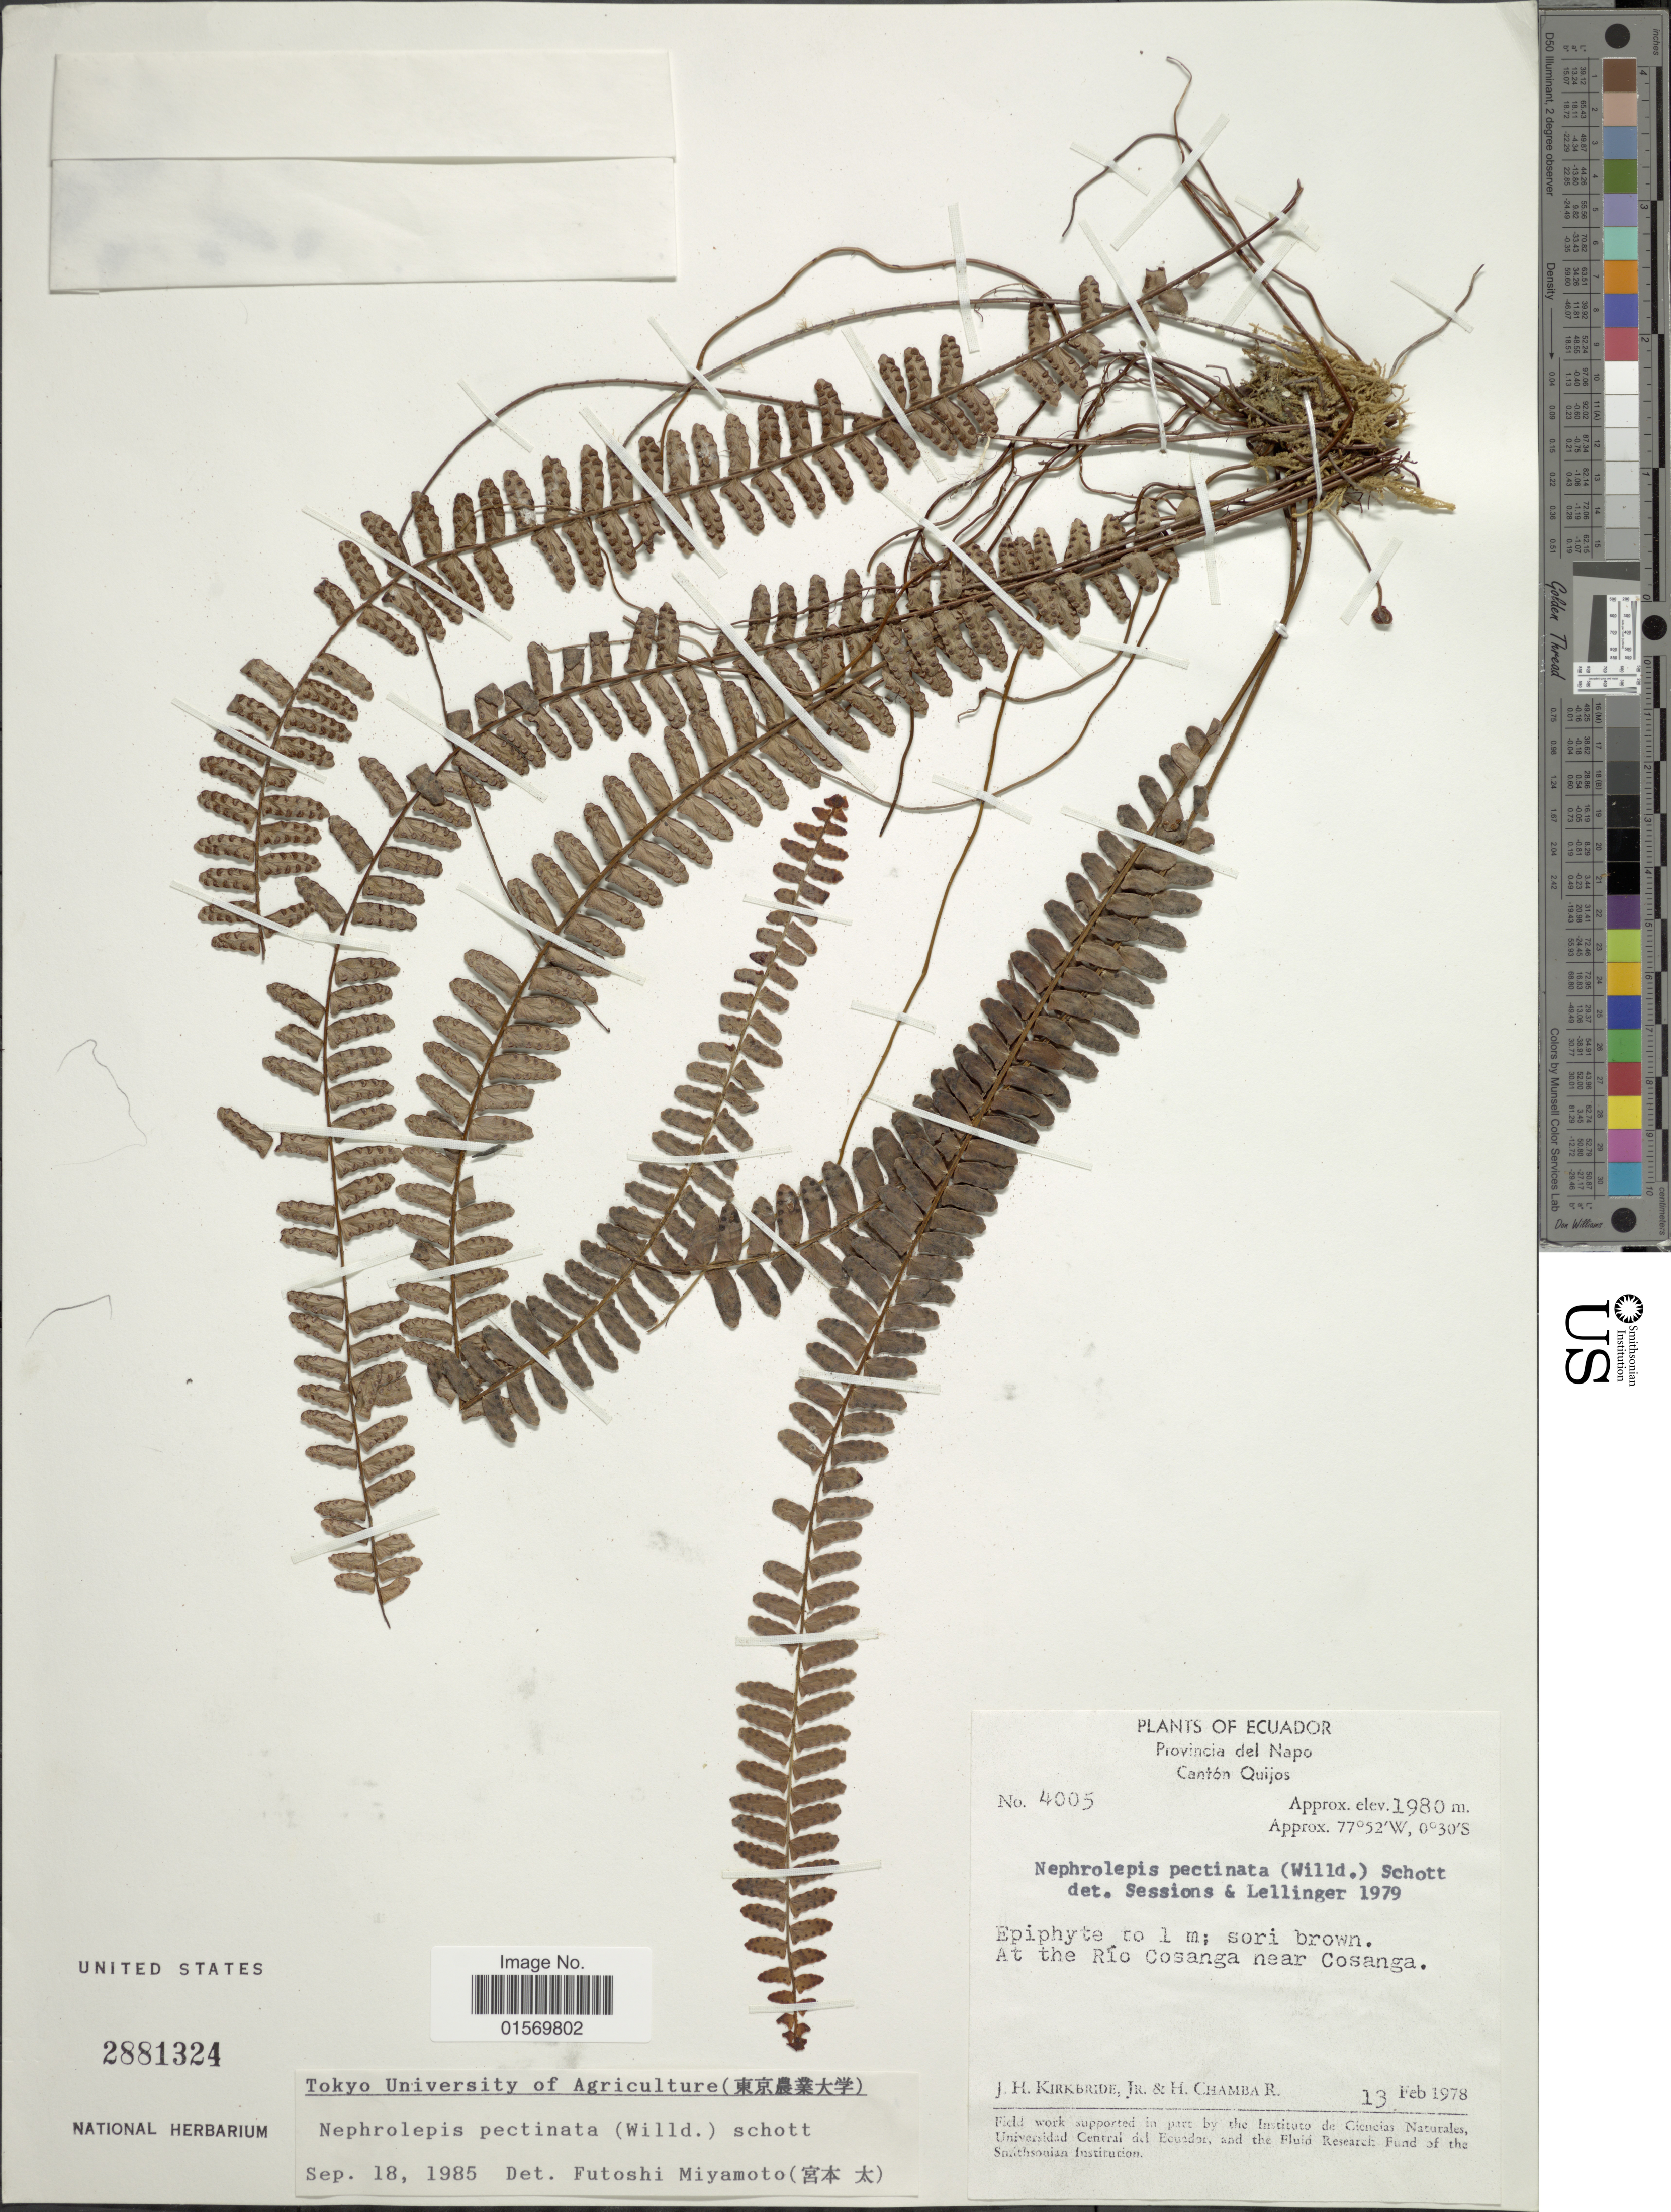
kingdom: Plantae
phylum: Tracheophyta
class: Polypodiopsida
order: Polypodiales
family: Nephrolepidaceae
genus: Nephrolepis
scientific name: Nephrolepis pectinata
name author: (Willd.) Schott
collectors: J. H. Kirkbride & H. Chamba-R.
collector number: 4005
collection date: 1978-02-13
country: Ecuador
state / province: Napo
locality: Canton Quijos, at the Rio Cosanga near Cosanga.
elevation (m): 1980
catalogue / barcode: US 2881324